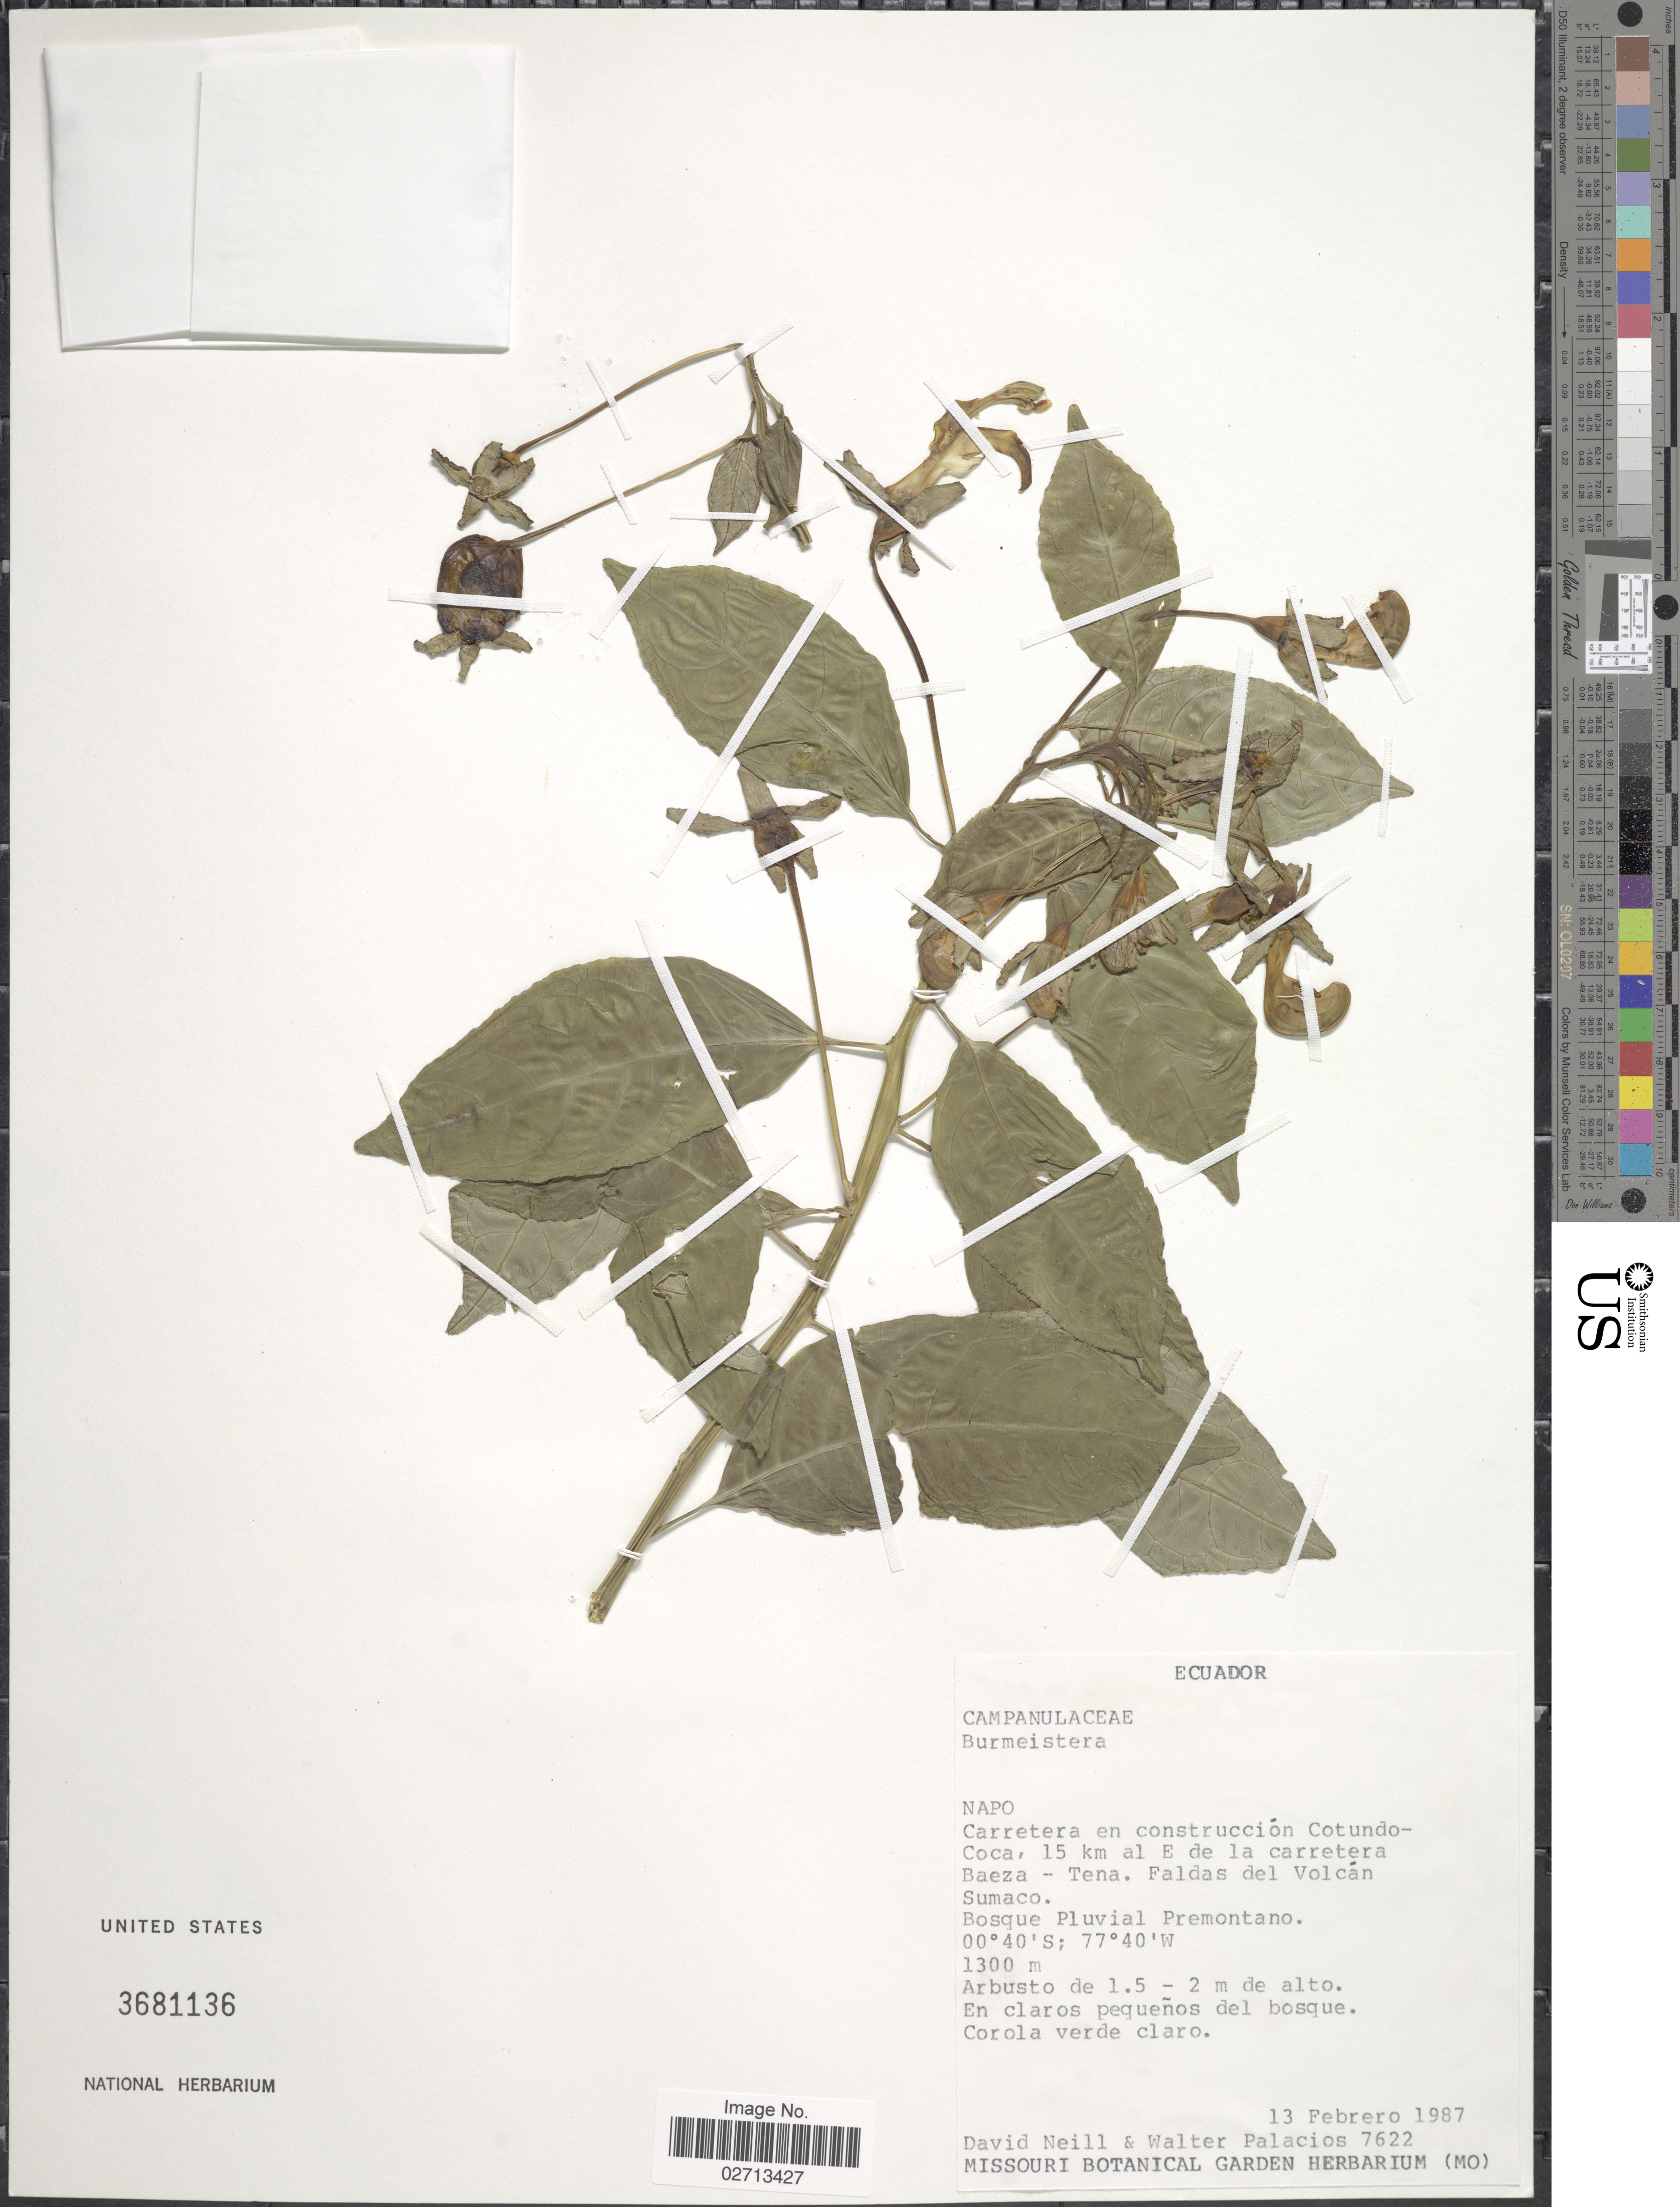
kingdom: Plantae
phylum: Tracheophyta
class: Magnoliopsida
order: Asterales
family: Campanulaceae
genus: Burmeistera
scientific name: Burmeistera sp.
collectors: D. Neill & W. Palacios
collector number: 7622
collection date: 1987-02-13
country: Ecuador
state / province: Napo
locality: Carretera en construction Cotundo-Coca, 15 km al E de la carretera Baeza-Tena. Faldas del Volcan Sumaco.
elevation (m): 1300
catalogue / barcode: US 3681136